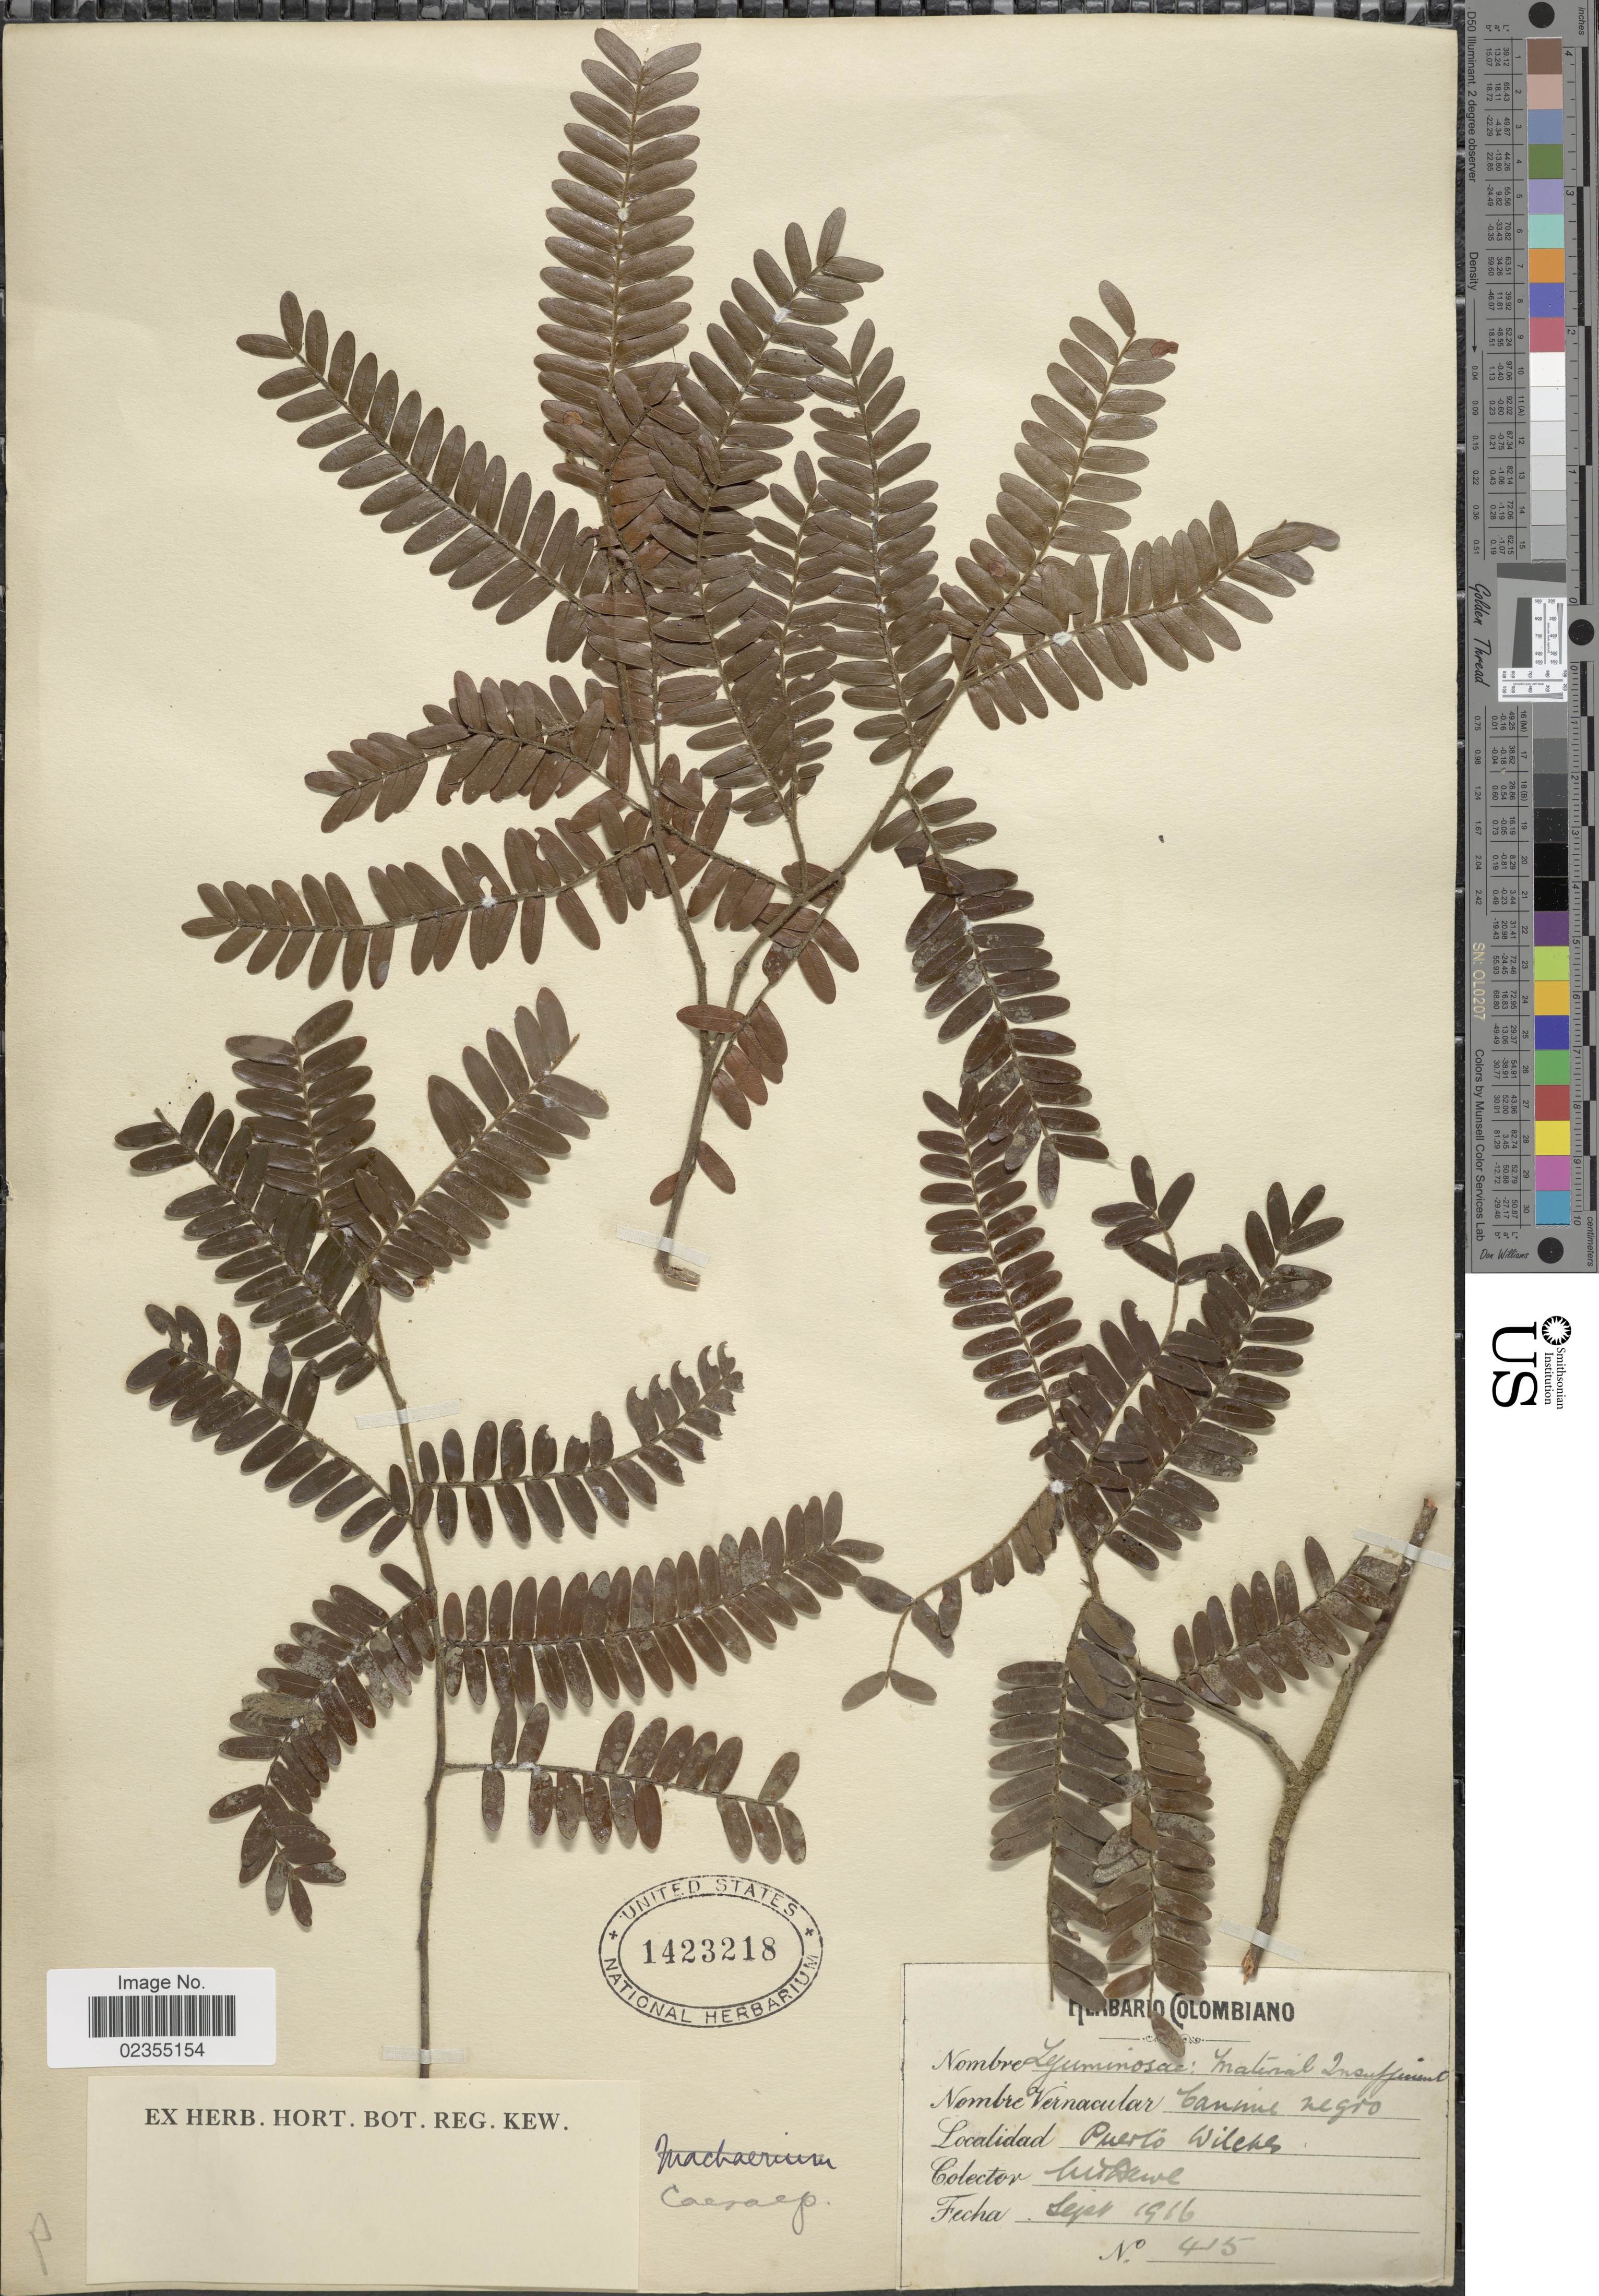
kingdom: Plantae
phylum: Tracheophyta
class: Magnoliopsida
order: Fabales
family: Fabaceae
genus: Senna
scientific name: Senna mutisiana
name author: (Kunth) H.S. Irwin & Barneby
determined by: Mansano, V. F.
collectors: M. T. Dawe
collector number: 415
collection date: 1916-09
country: Colombia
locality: Puerto Wilches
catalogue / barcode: US 1423218